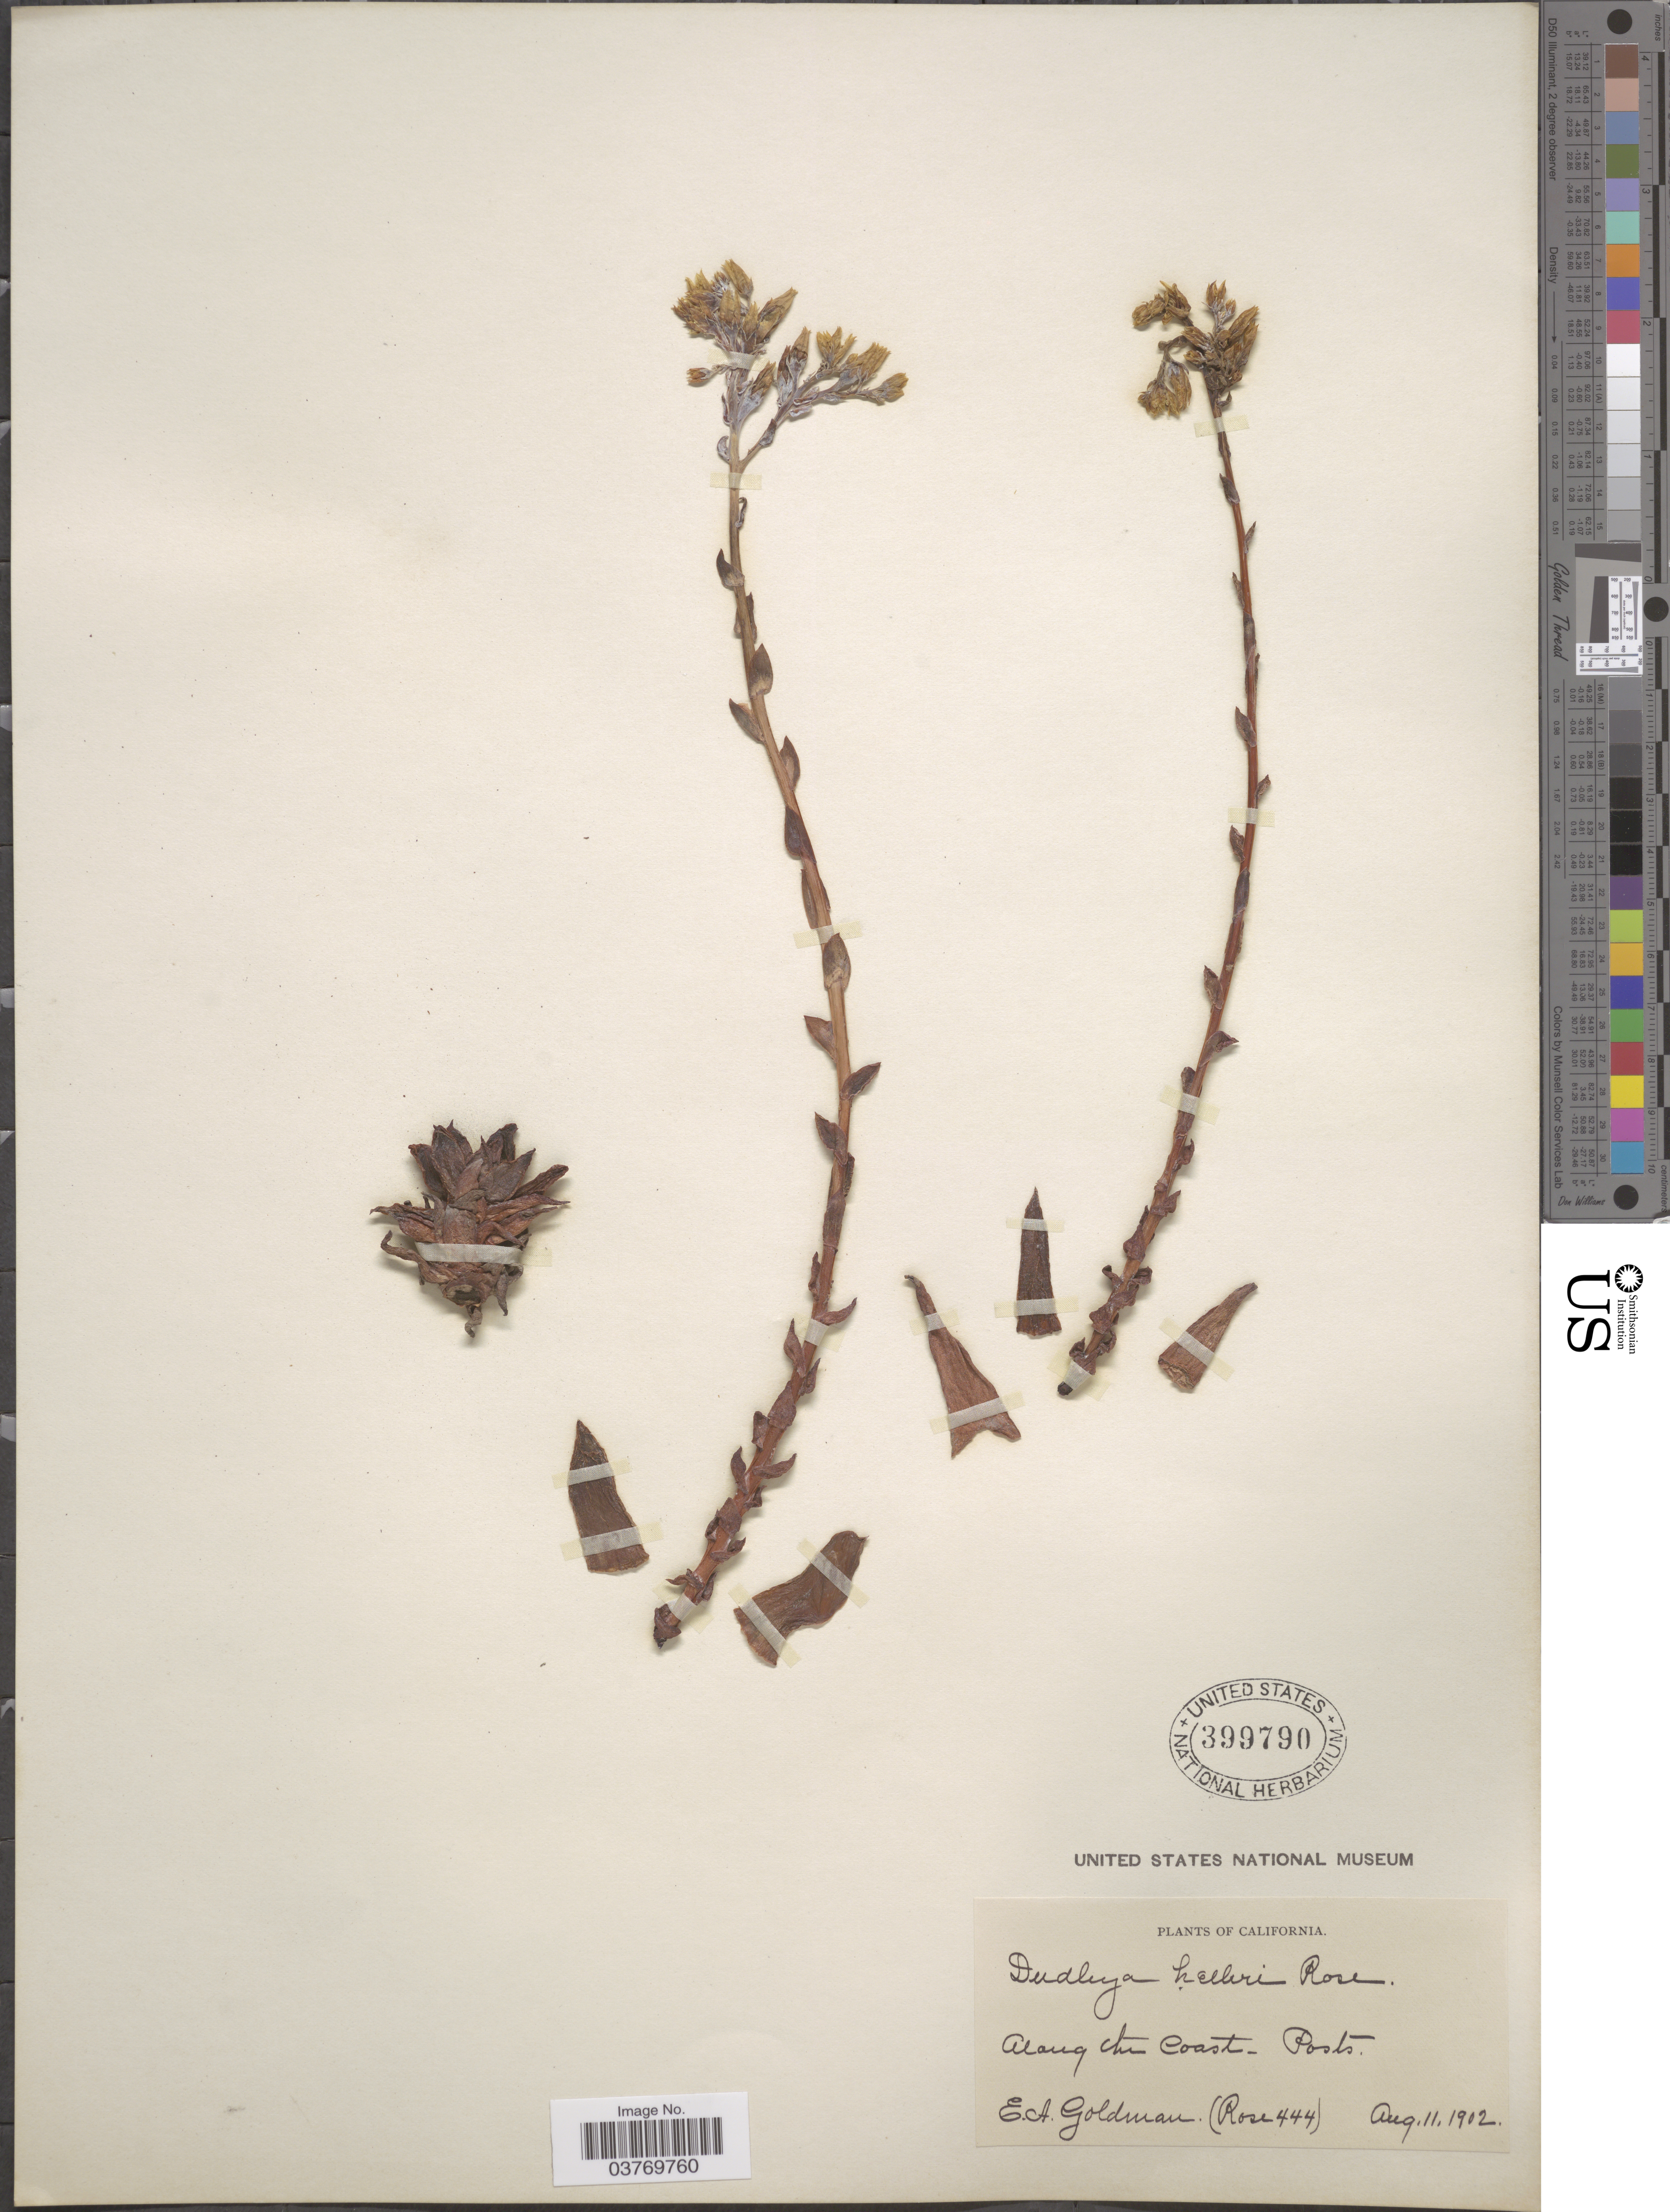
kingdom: Plantae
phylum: Tracheophyta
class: Magnoliopsida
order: Saxifragales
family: Crassulaceae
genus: Dudleya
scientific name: Dudleya helleri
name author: Rose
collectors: E. A. Goldman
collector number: Rose 444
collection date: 1902-08-11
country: United States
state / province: California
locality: Along the Coast. Posts.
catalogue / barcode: US 399790